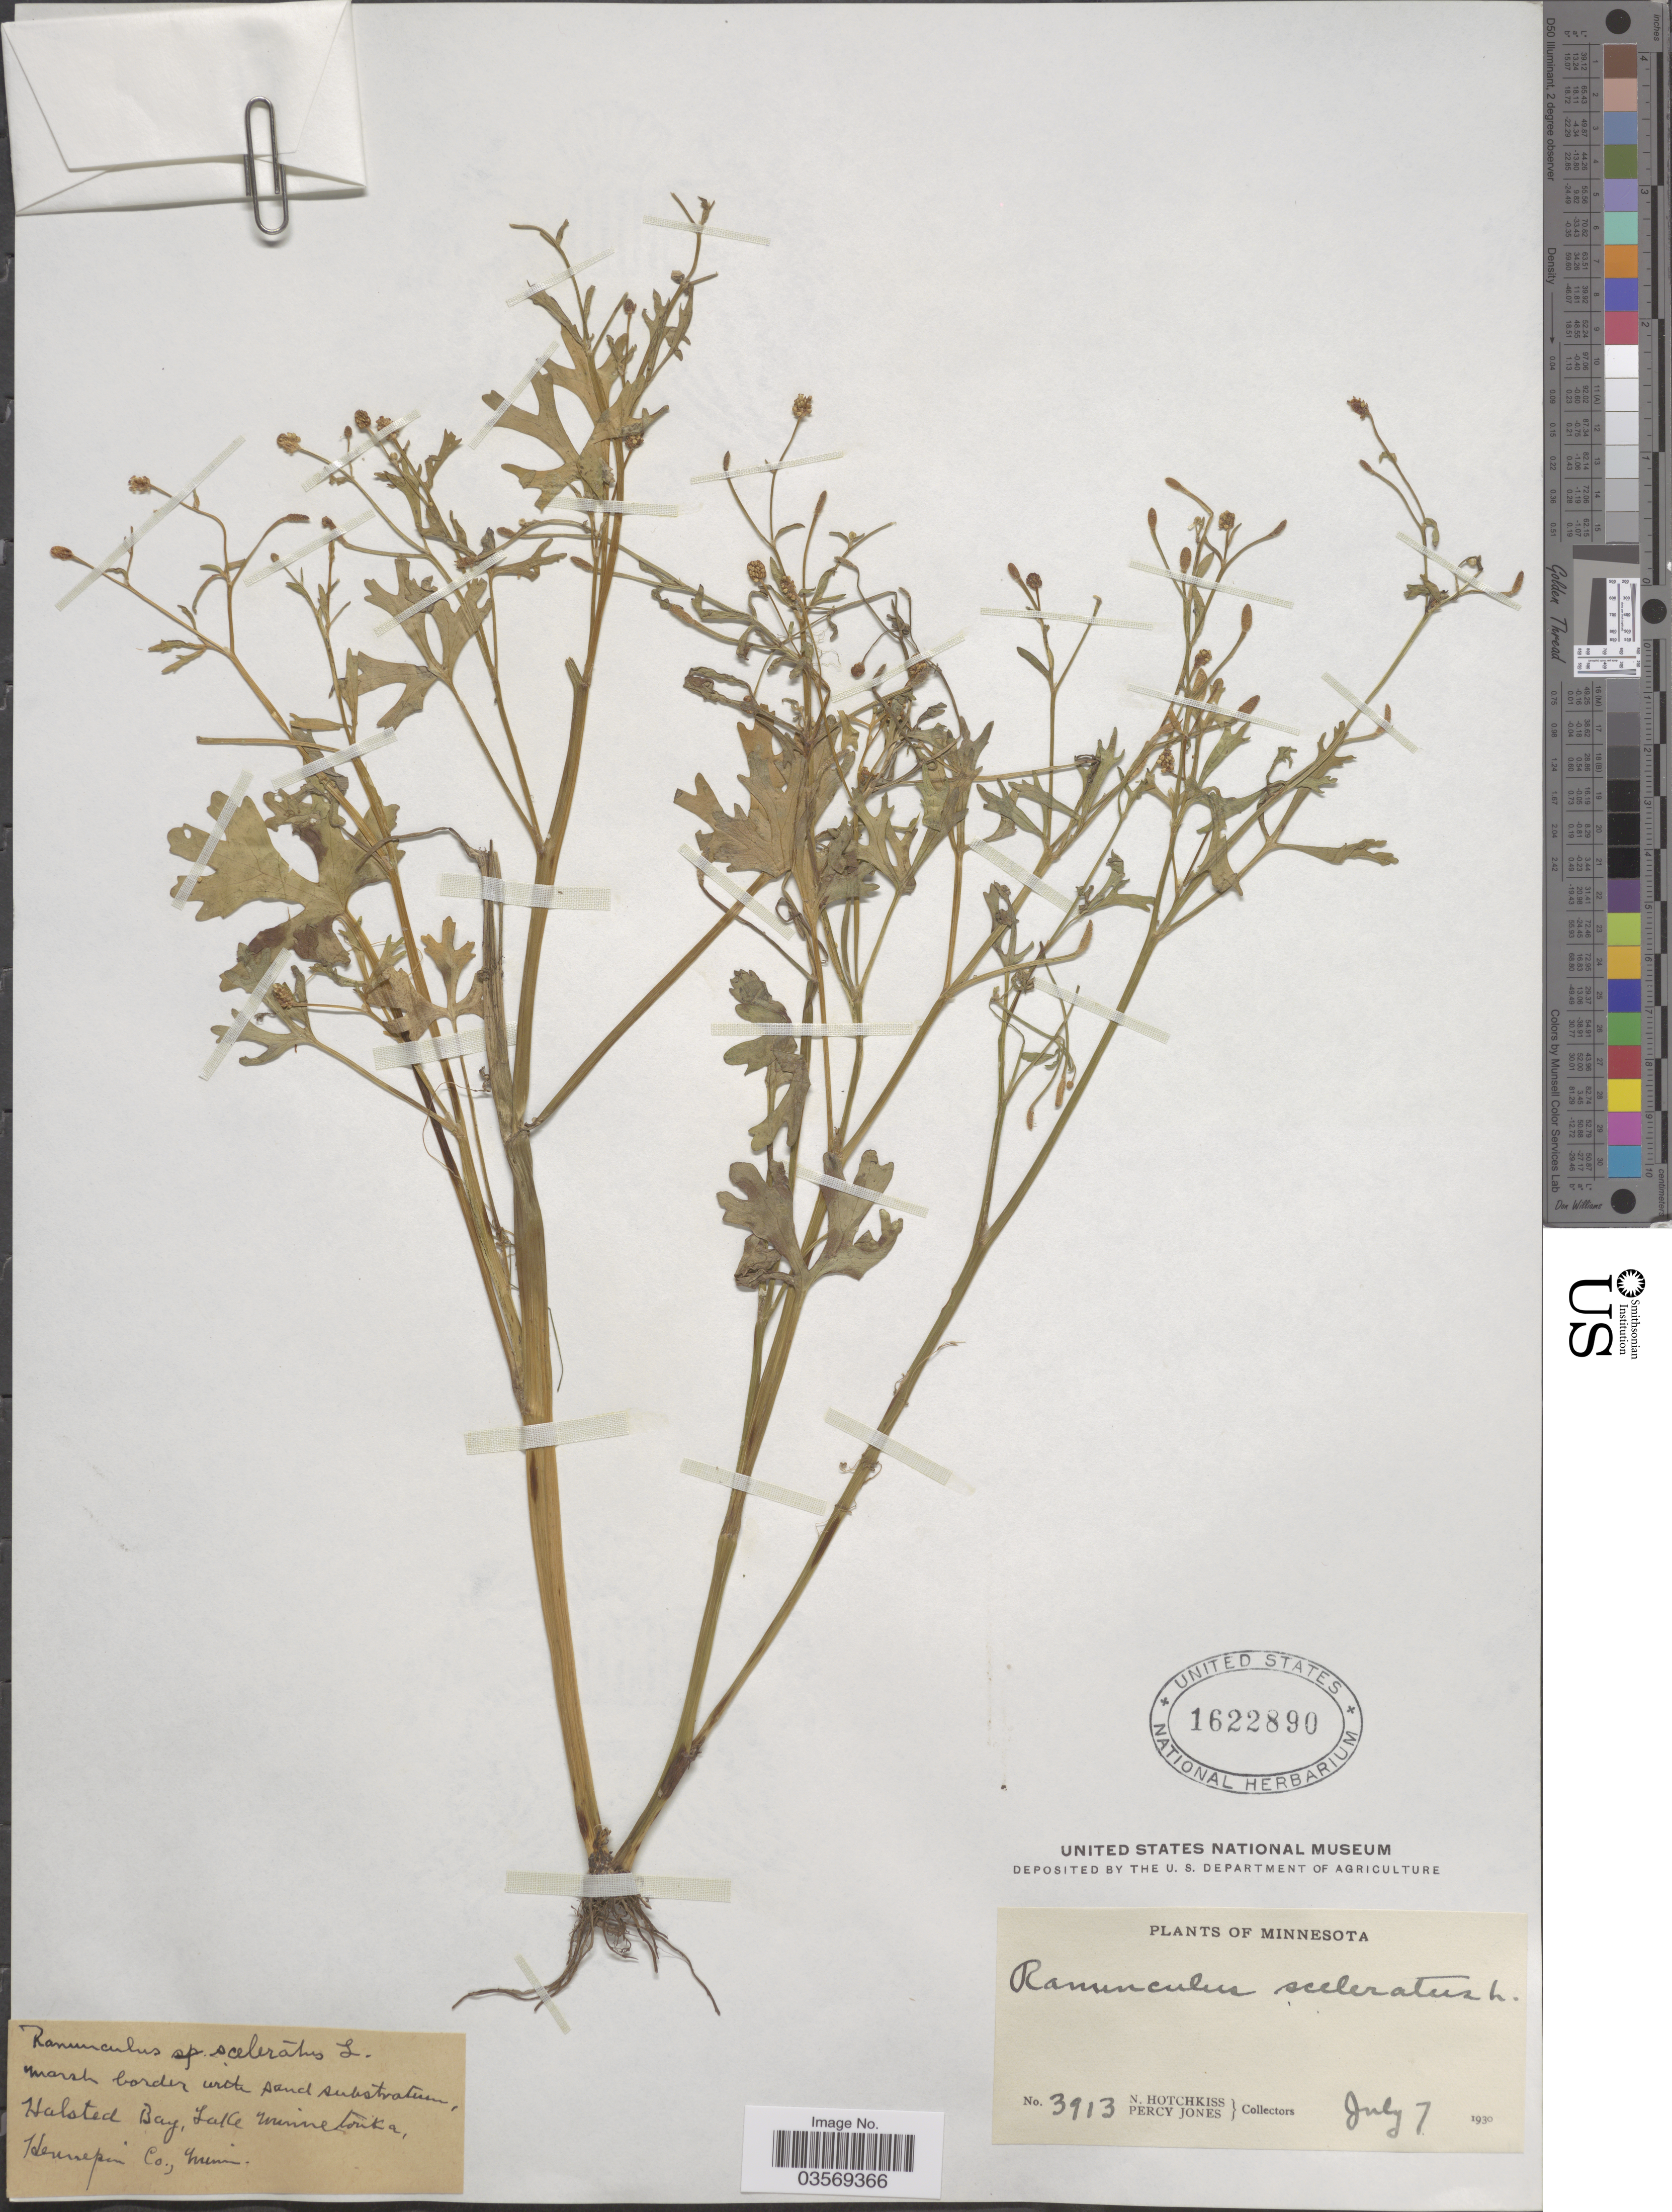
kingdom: Plantae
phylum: Tracheophyta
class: Magnoliopsida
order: Ranunculales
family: Ranunculaceae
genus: Ranunculus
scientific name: Ranunculus sceleratus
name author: L.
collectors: N. Hotchkiss & P. Jones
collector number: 3913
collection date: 1930-07-07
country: United States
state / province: Minnesota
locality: Halsted Bay, Lake Minnetonka, Hennepin Co.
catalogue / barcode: US 1622890